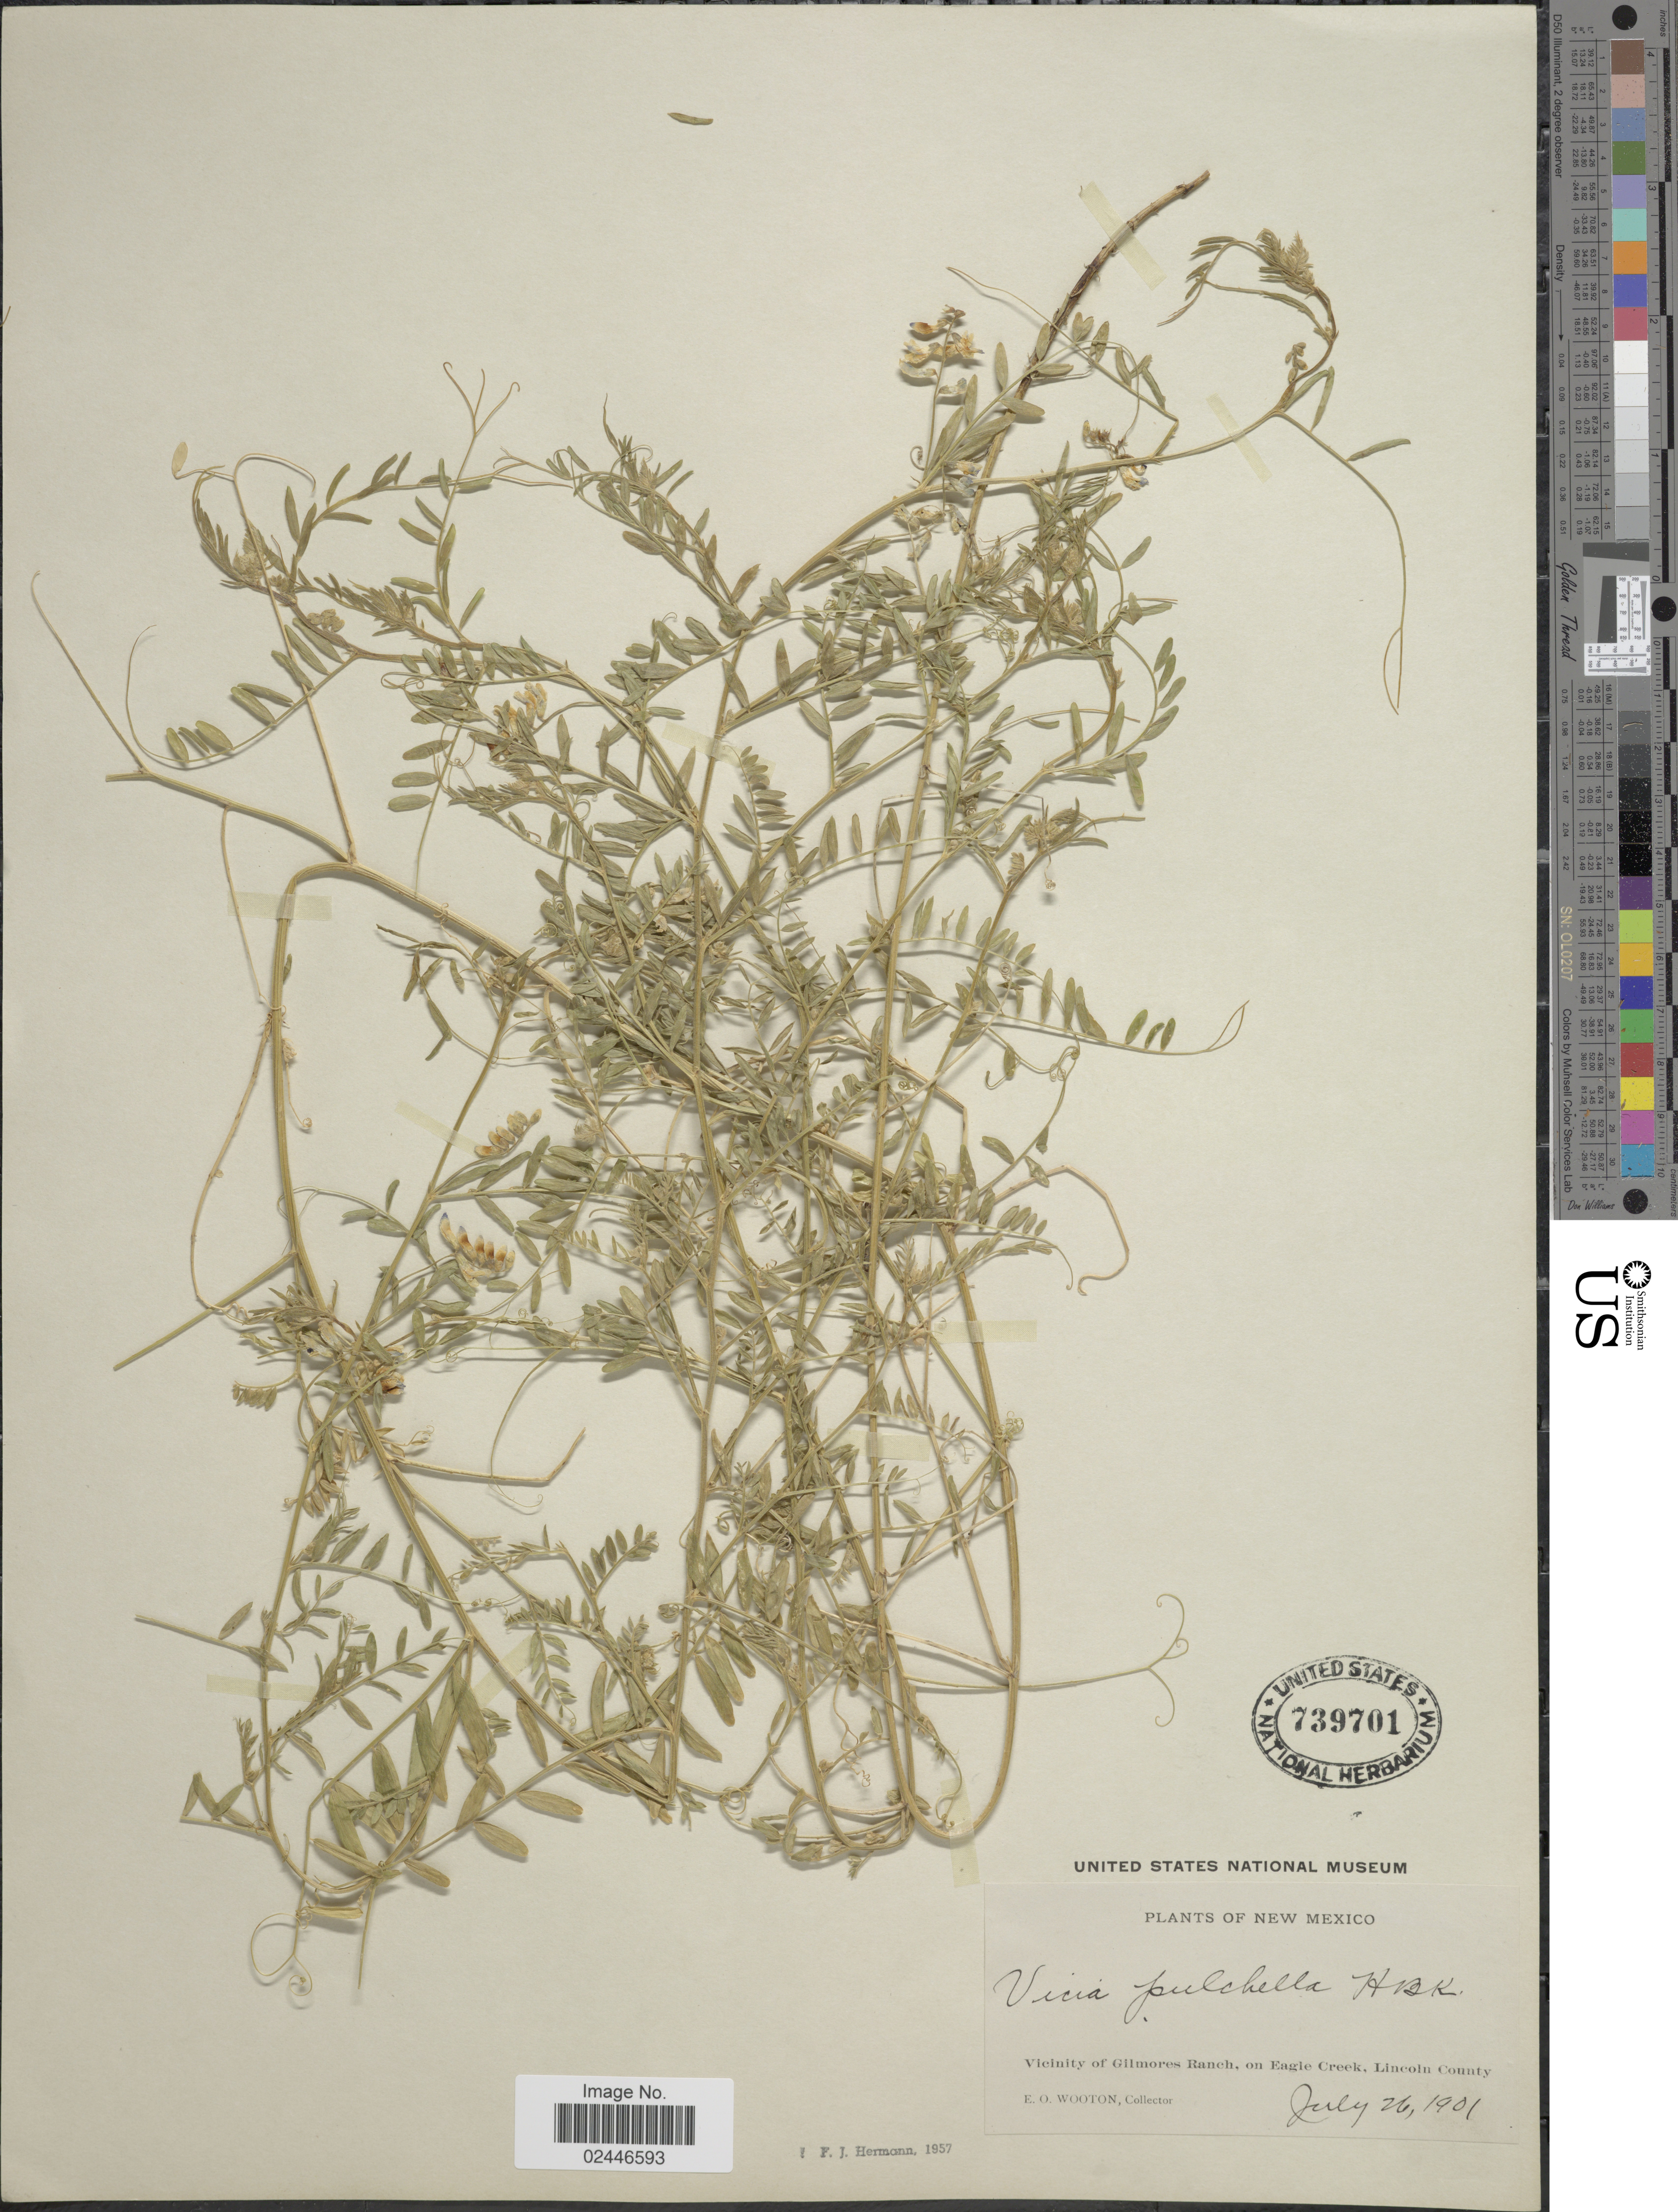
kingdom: Plantae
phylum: Tracheophyta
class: Magnoliopsida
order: Fabales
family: Fabaceae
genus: Vicia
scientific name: Vicia pulchella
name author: Kunth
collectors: E. O. Wooton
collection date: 1901-07-26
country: United States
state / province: New Mexico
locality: Vicinity of Gilmores Ranch, on Eagle Creek, Lincoln County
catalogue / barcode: US 739701